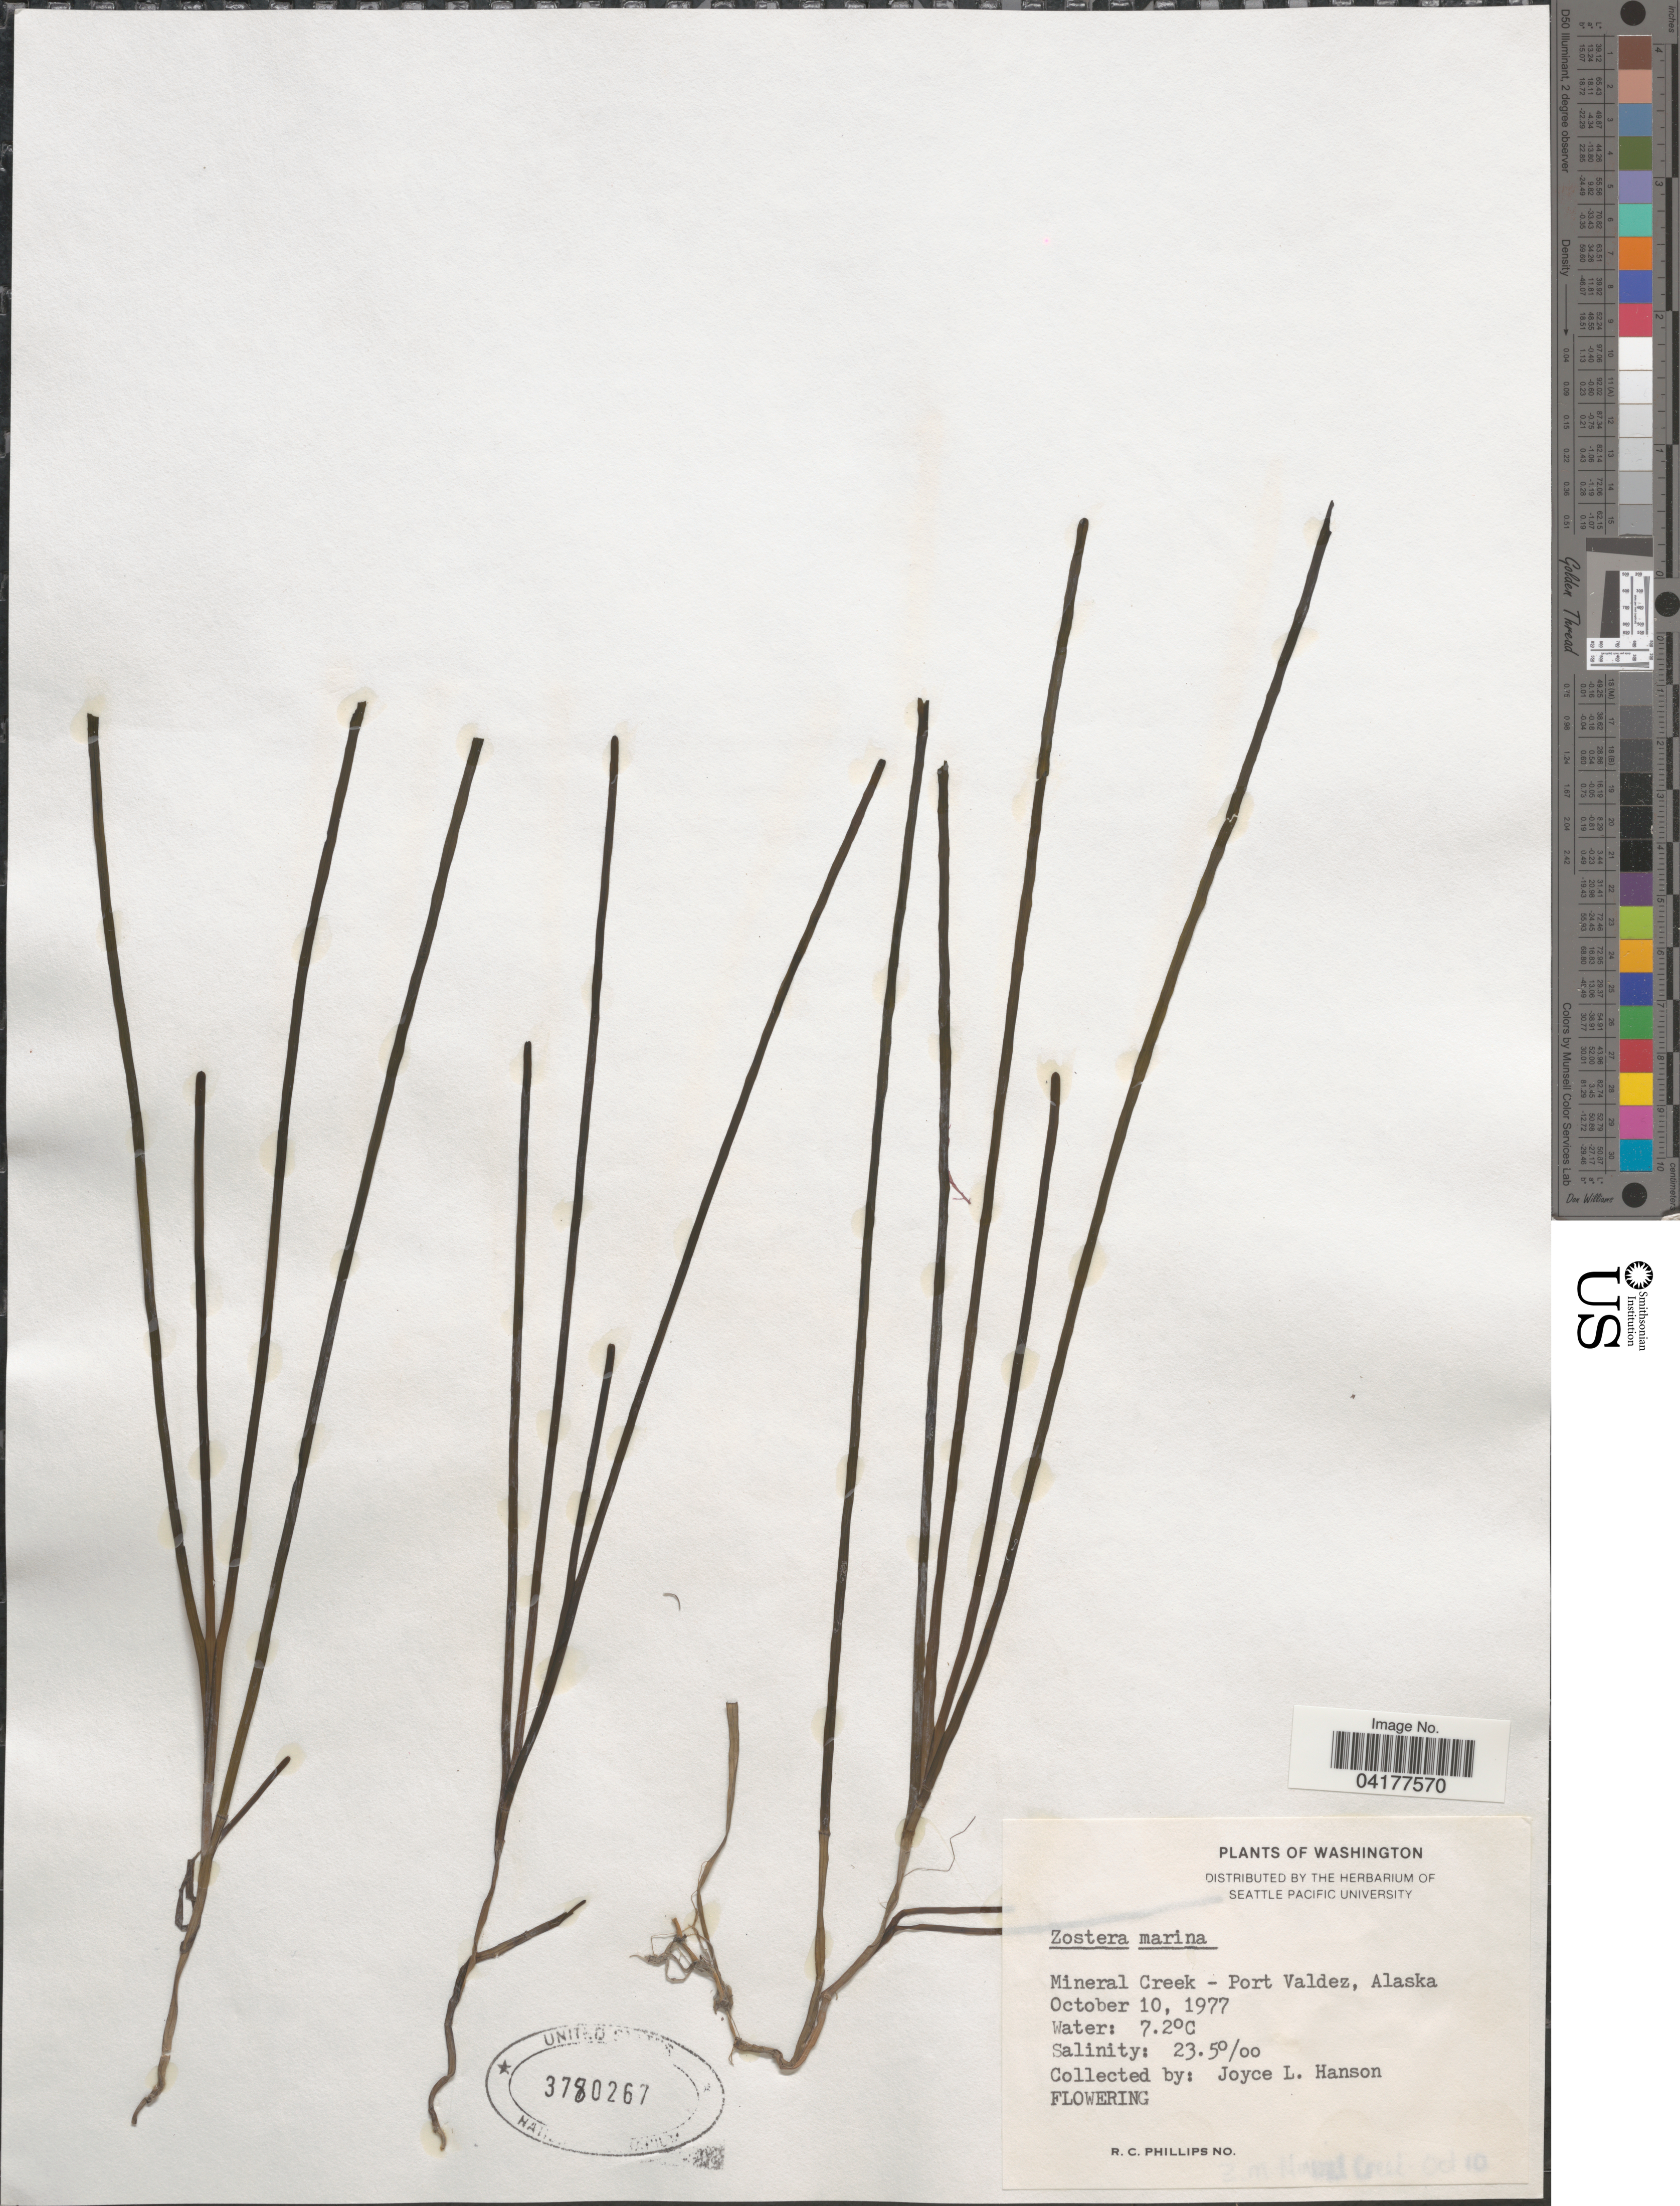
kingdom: Plantae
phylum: Tracheophyta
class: Liliopsida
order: Alismatales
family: Zosteraceae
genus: Zostera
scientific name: Zostera marina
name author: L.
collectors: J. Hanson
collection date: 1977-10-10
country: United States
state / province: Alaska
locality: Mineral Creek - Port Valdez.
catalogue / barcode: US 3780267